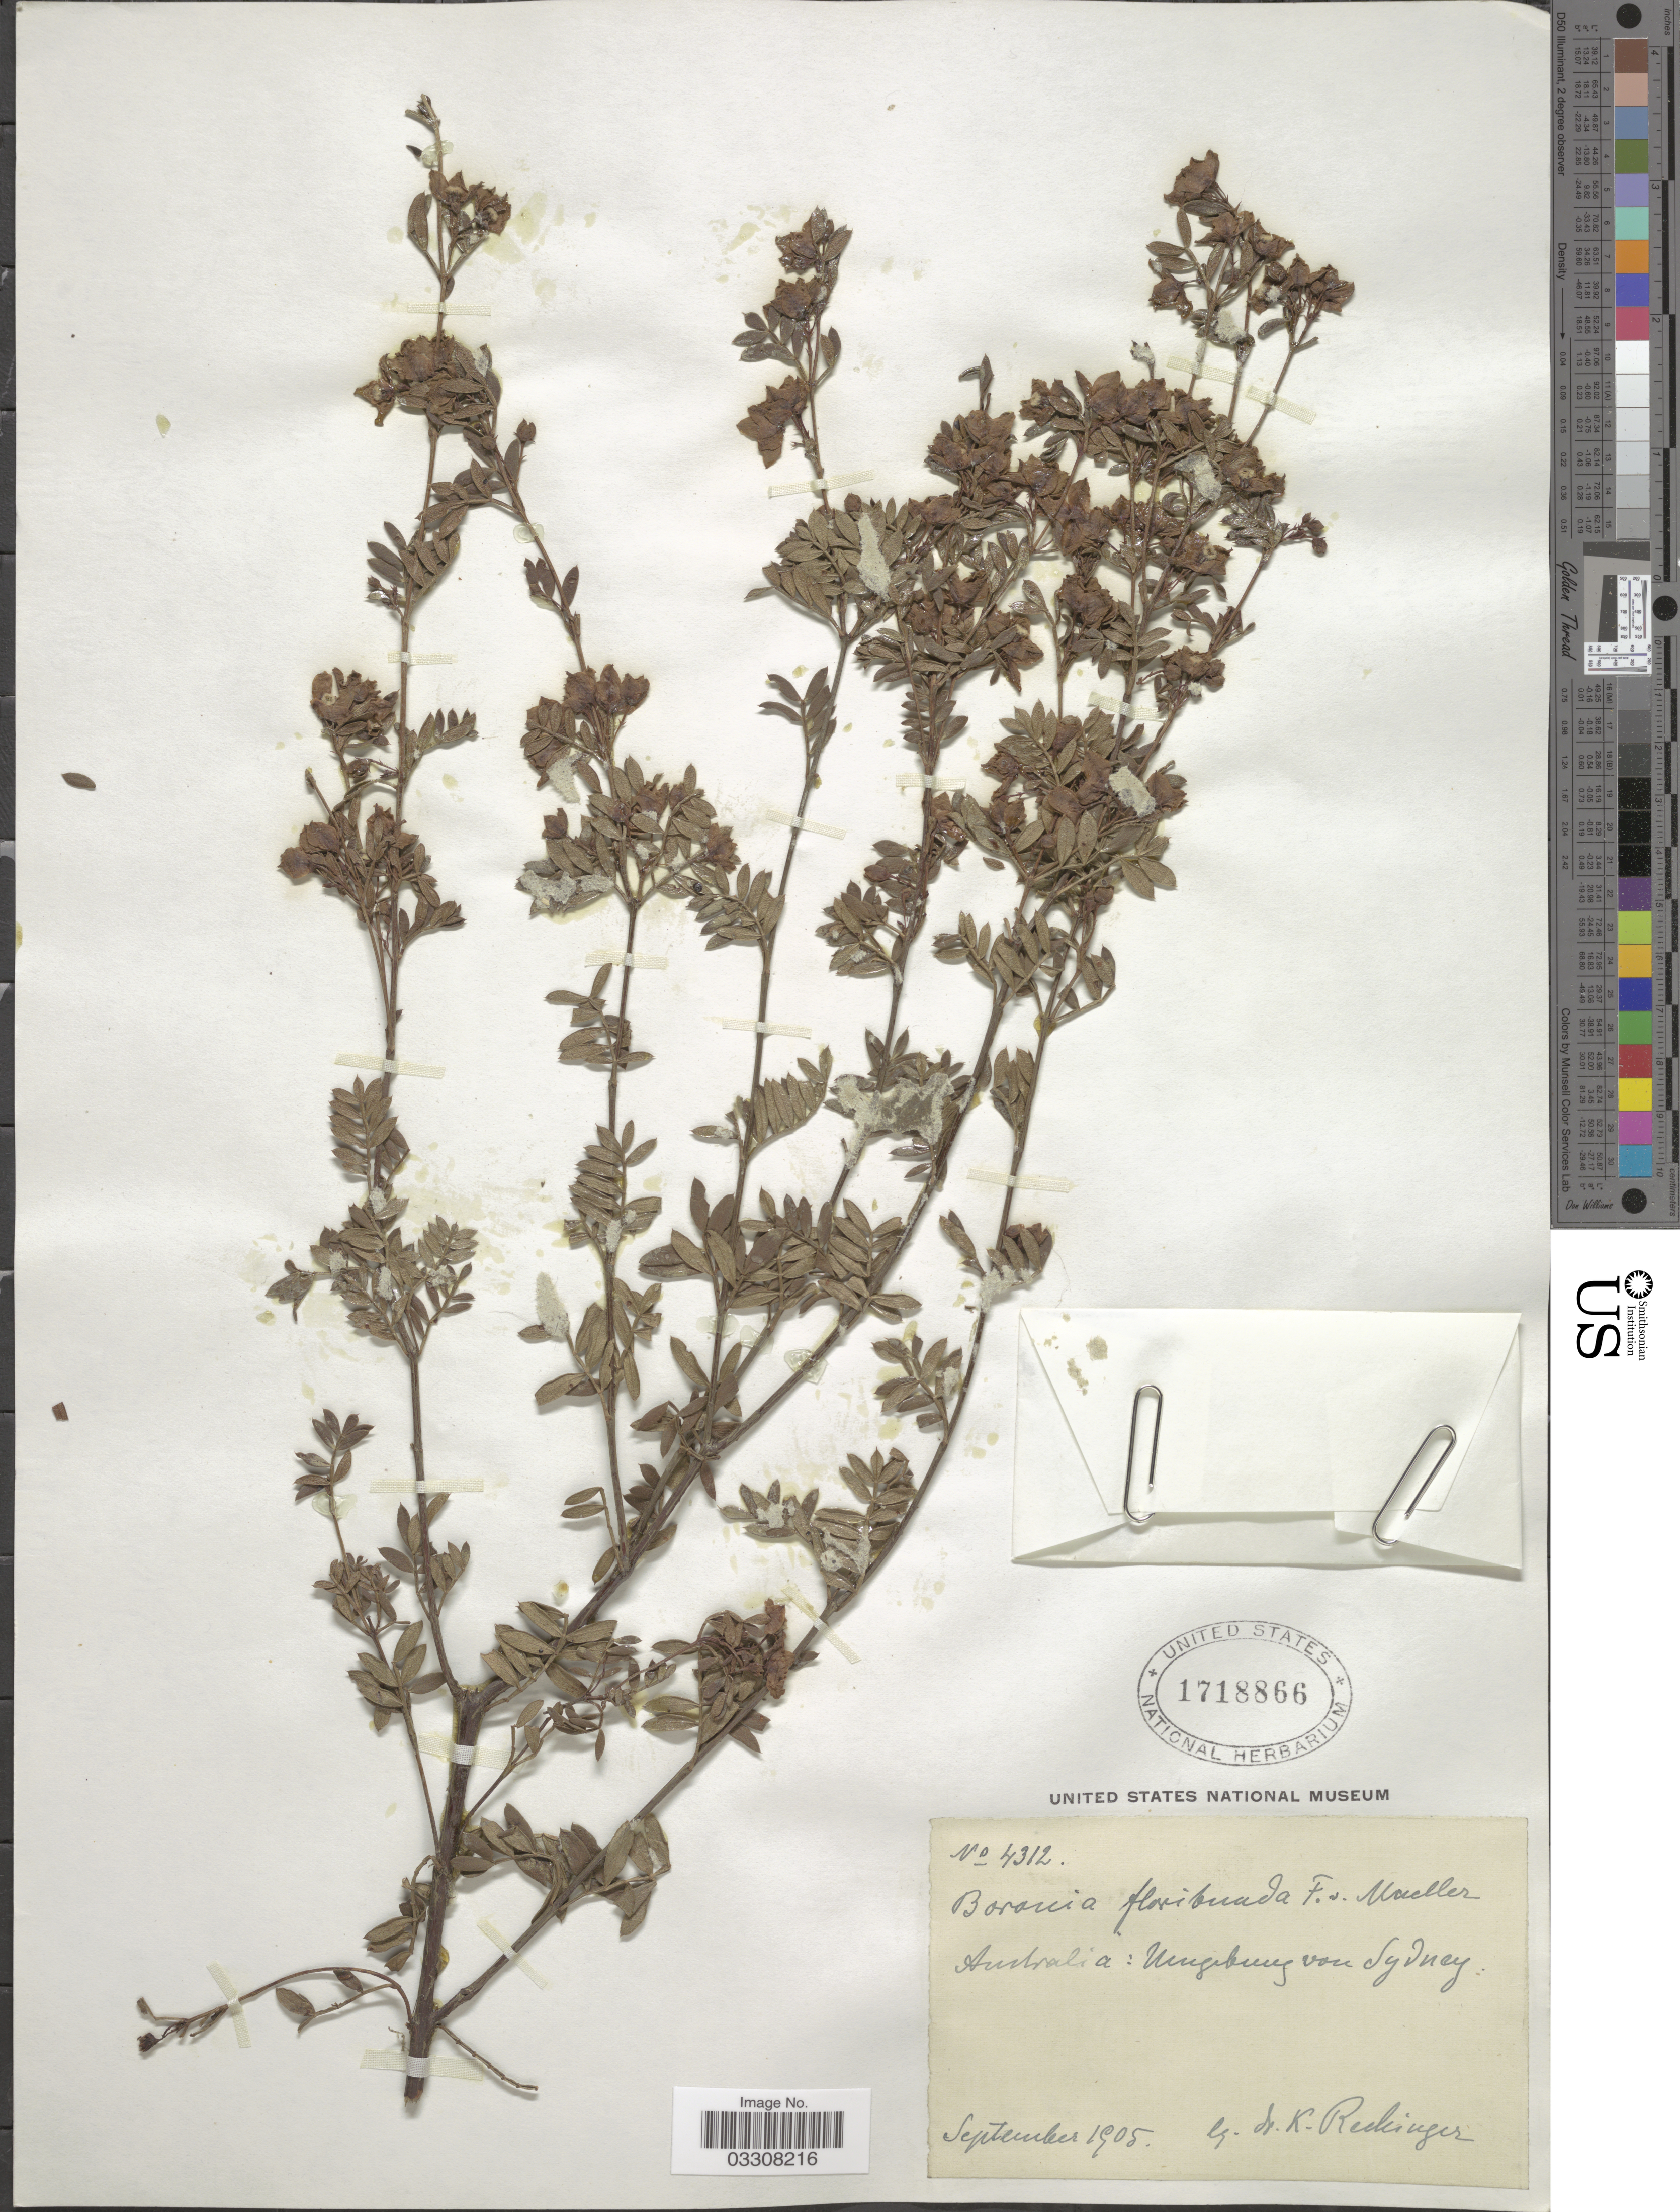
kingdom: Plantae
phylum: Tracheophyta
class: Magnoliopsida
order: Sapindales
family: Rutaceae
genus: Boronia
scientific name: Boronia floribunda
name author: Sieber ex Rchb.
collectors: K. Rechinger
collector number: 4312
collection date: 1905-09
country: Australia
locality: Umgebung von Sydney.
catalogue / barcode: US 1718866